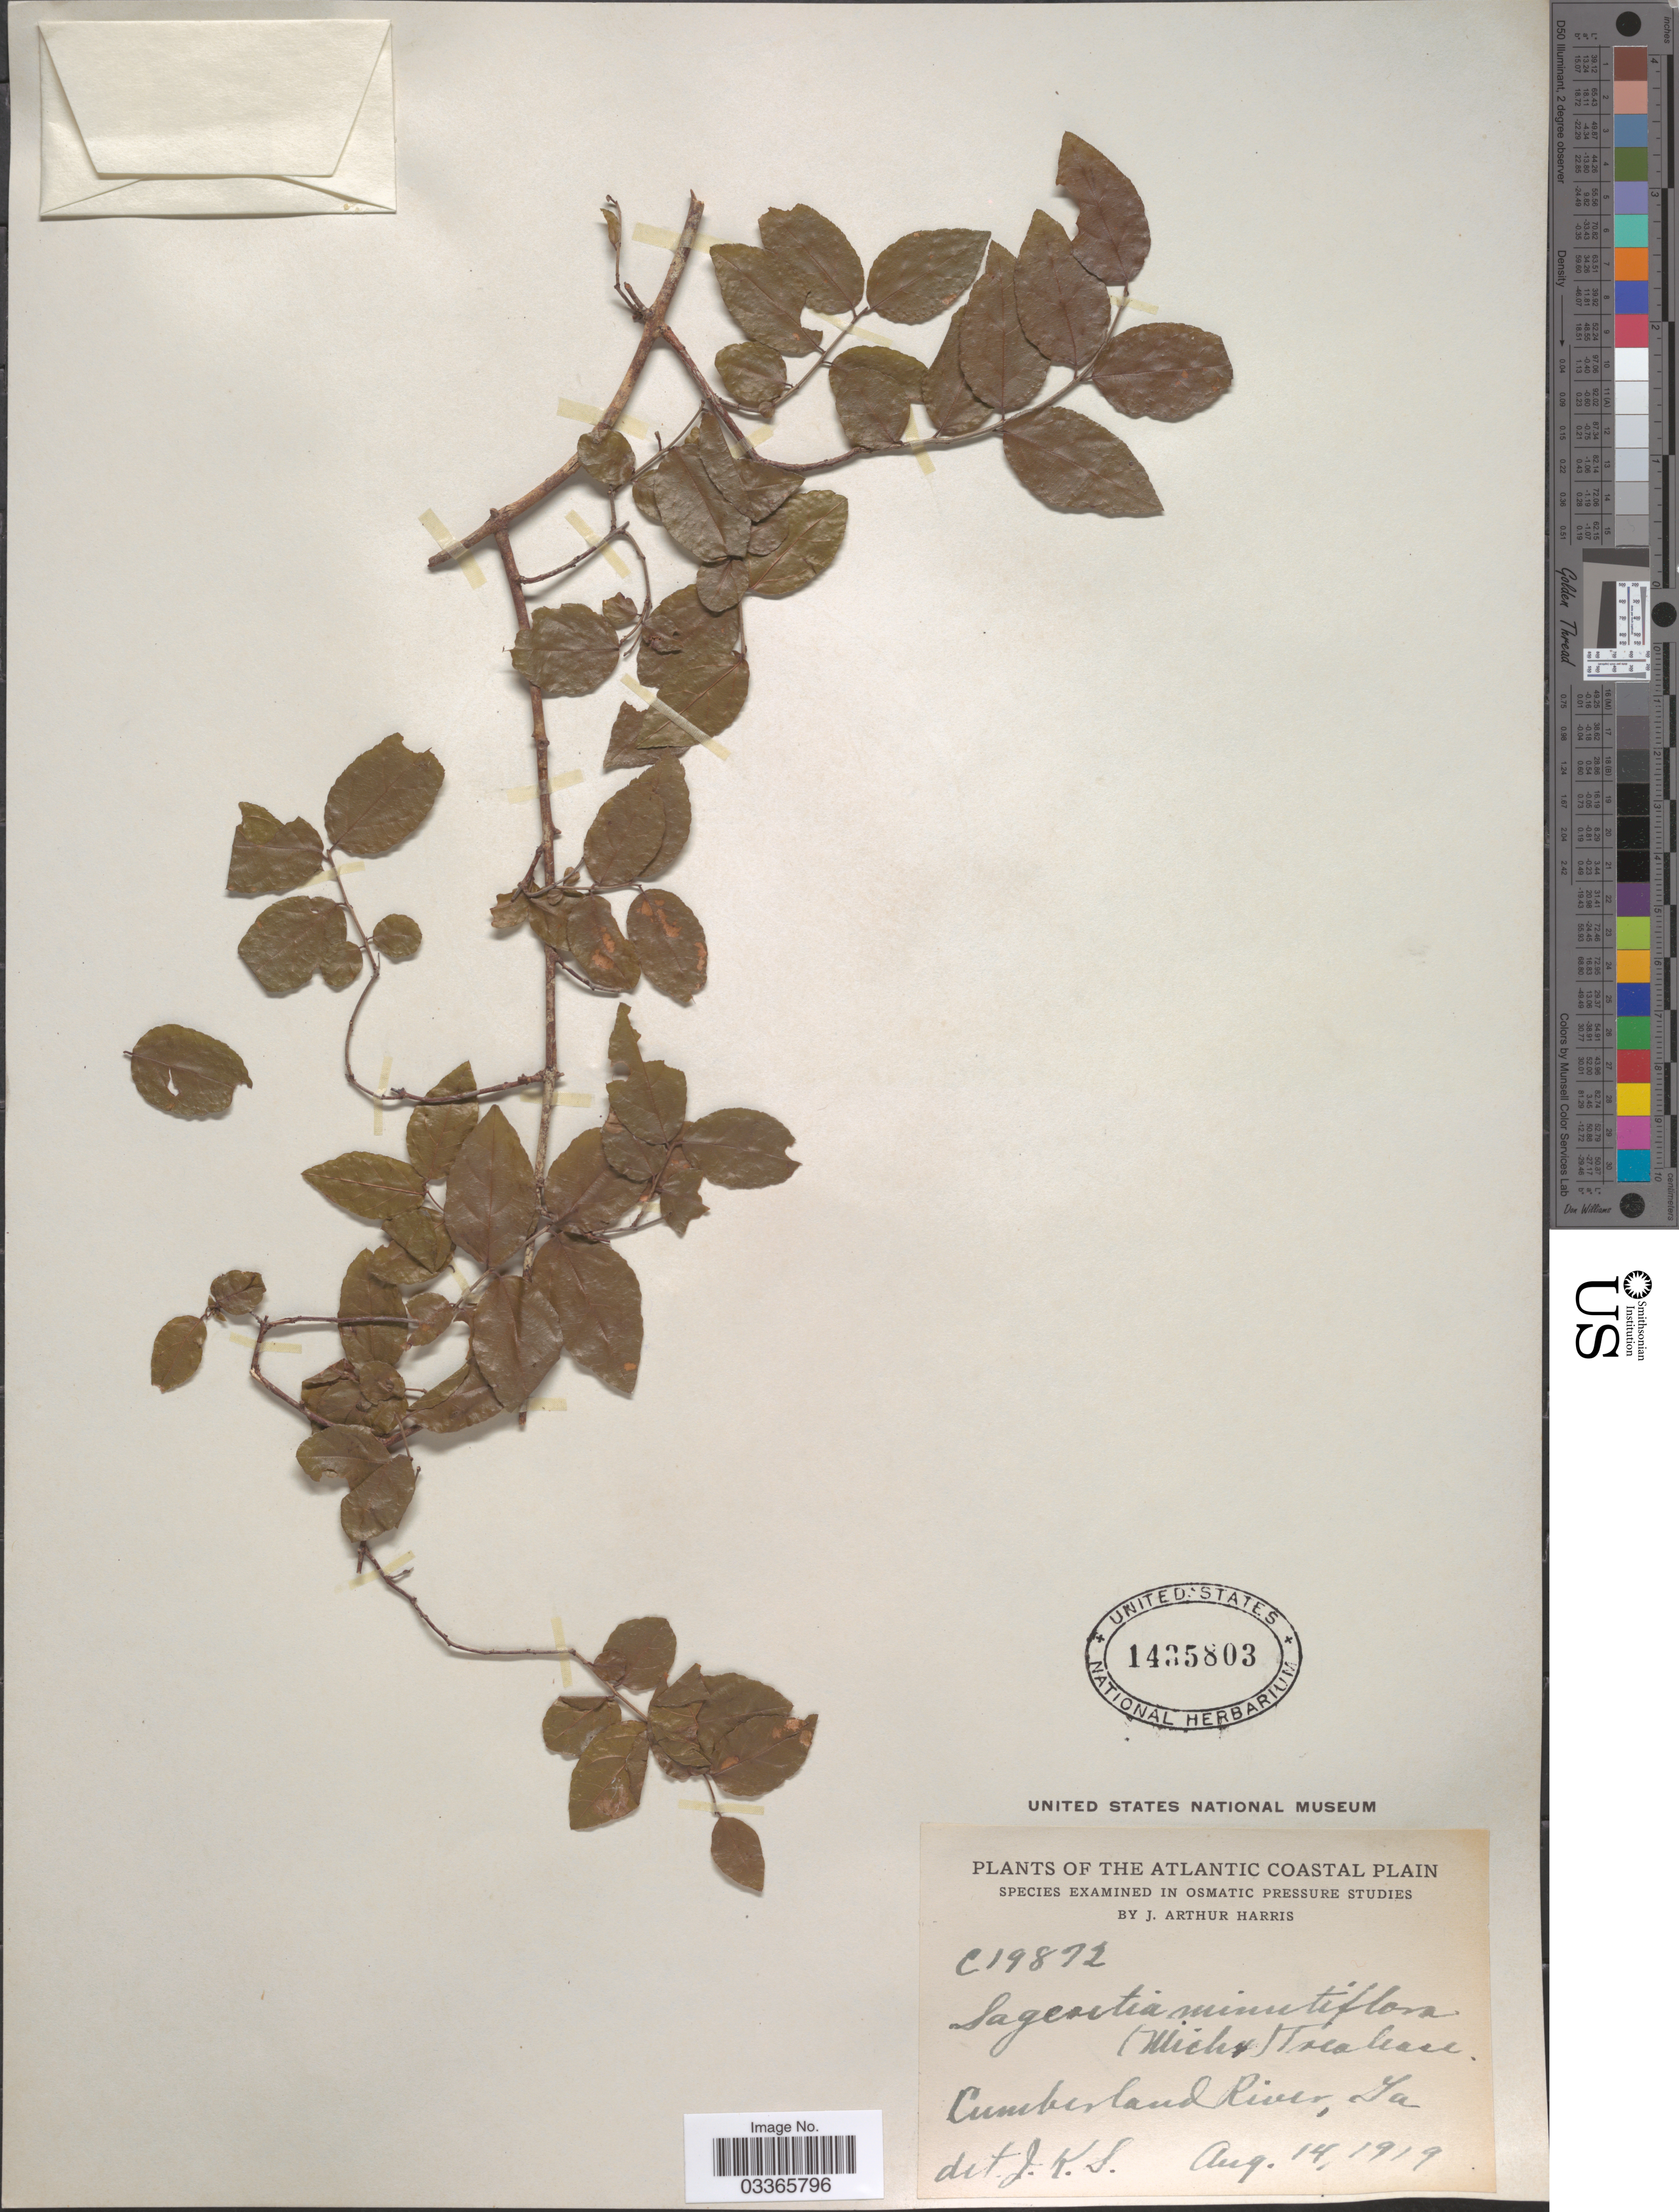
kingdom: Plantae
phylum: Tracheophyta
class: Magnoliopsida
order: Rosales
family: Rhamnaceae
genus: Sageretia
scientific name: Sageretia minutiflora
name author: (Michx.) Trel.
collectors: J. A. Harris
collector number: C19872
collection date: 1919-08-14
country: United States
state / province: Georgia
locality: The Atlantic Coastal Plain. Cumberland River.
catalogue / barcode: US 1435803